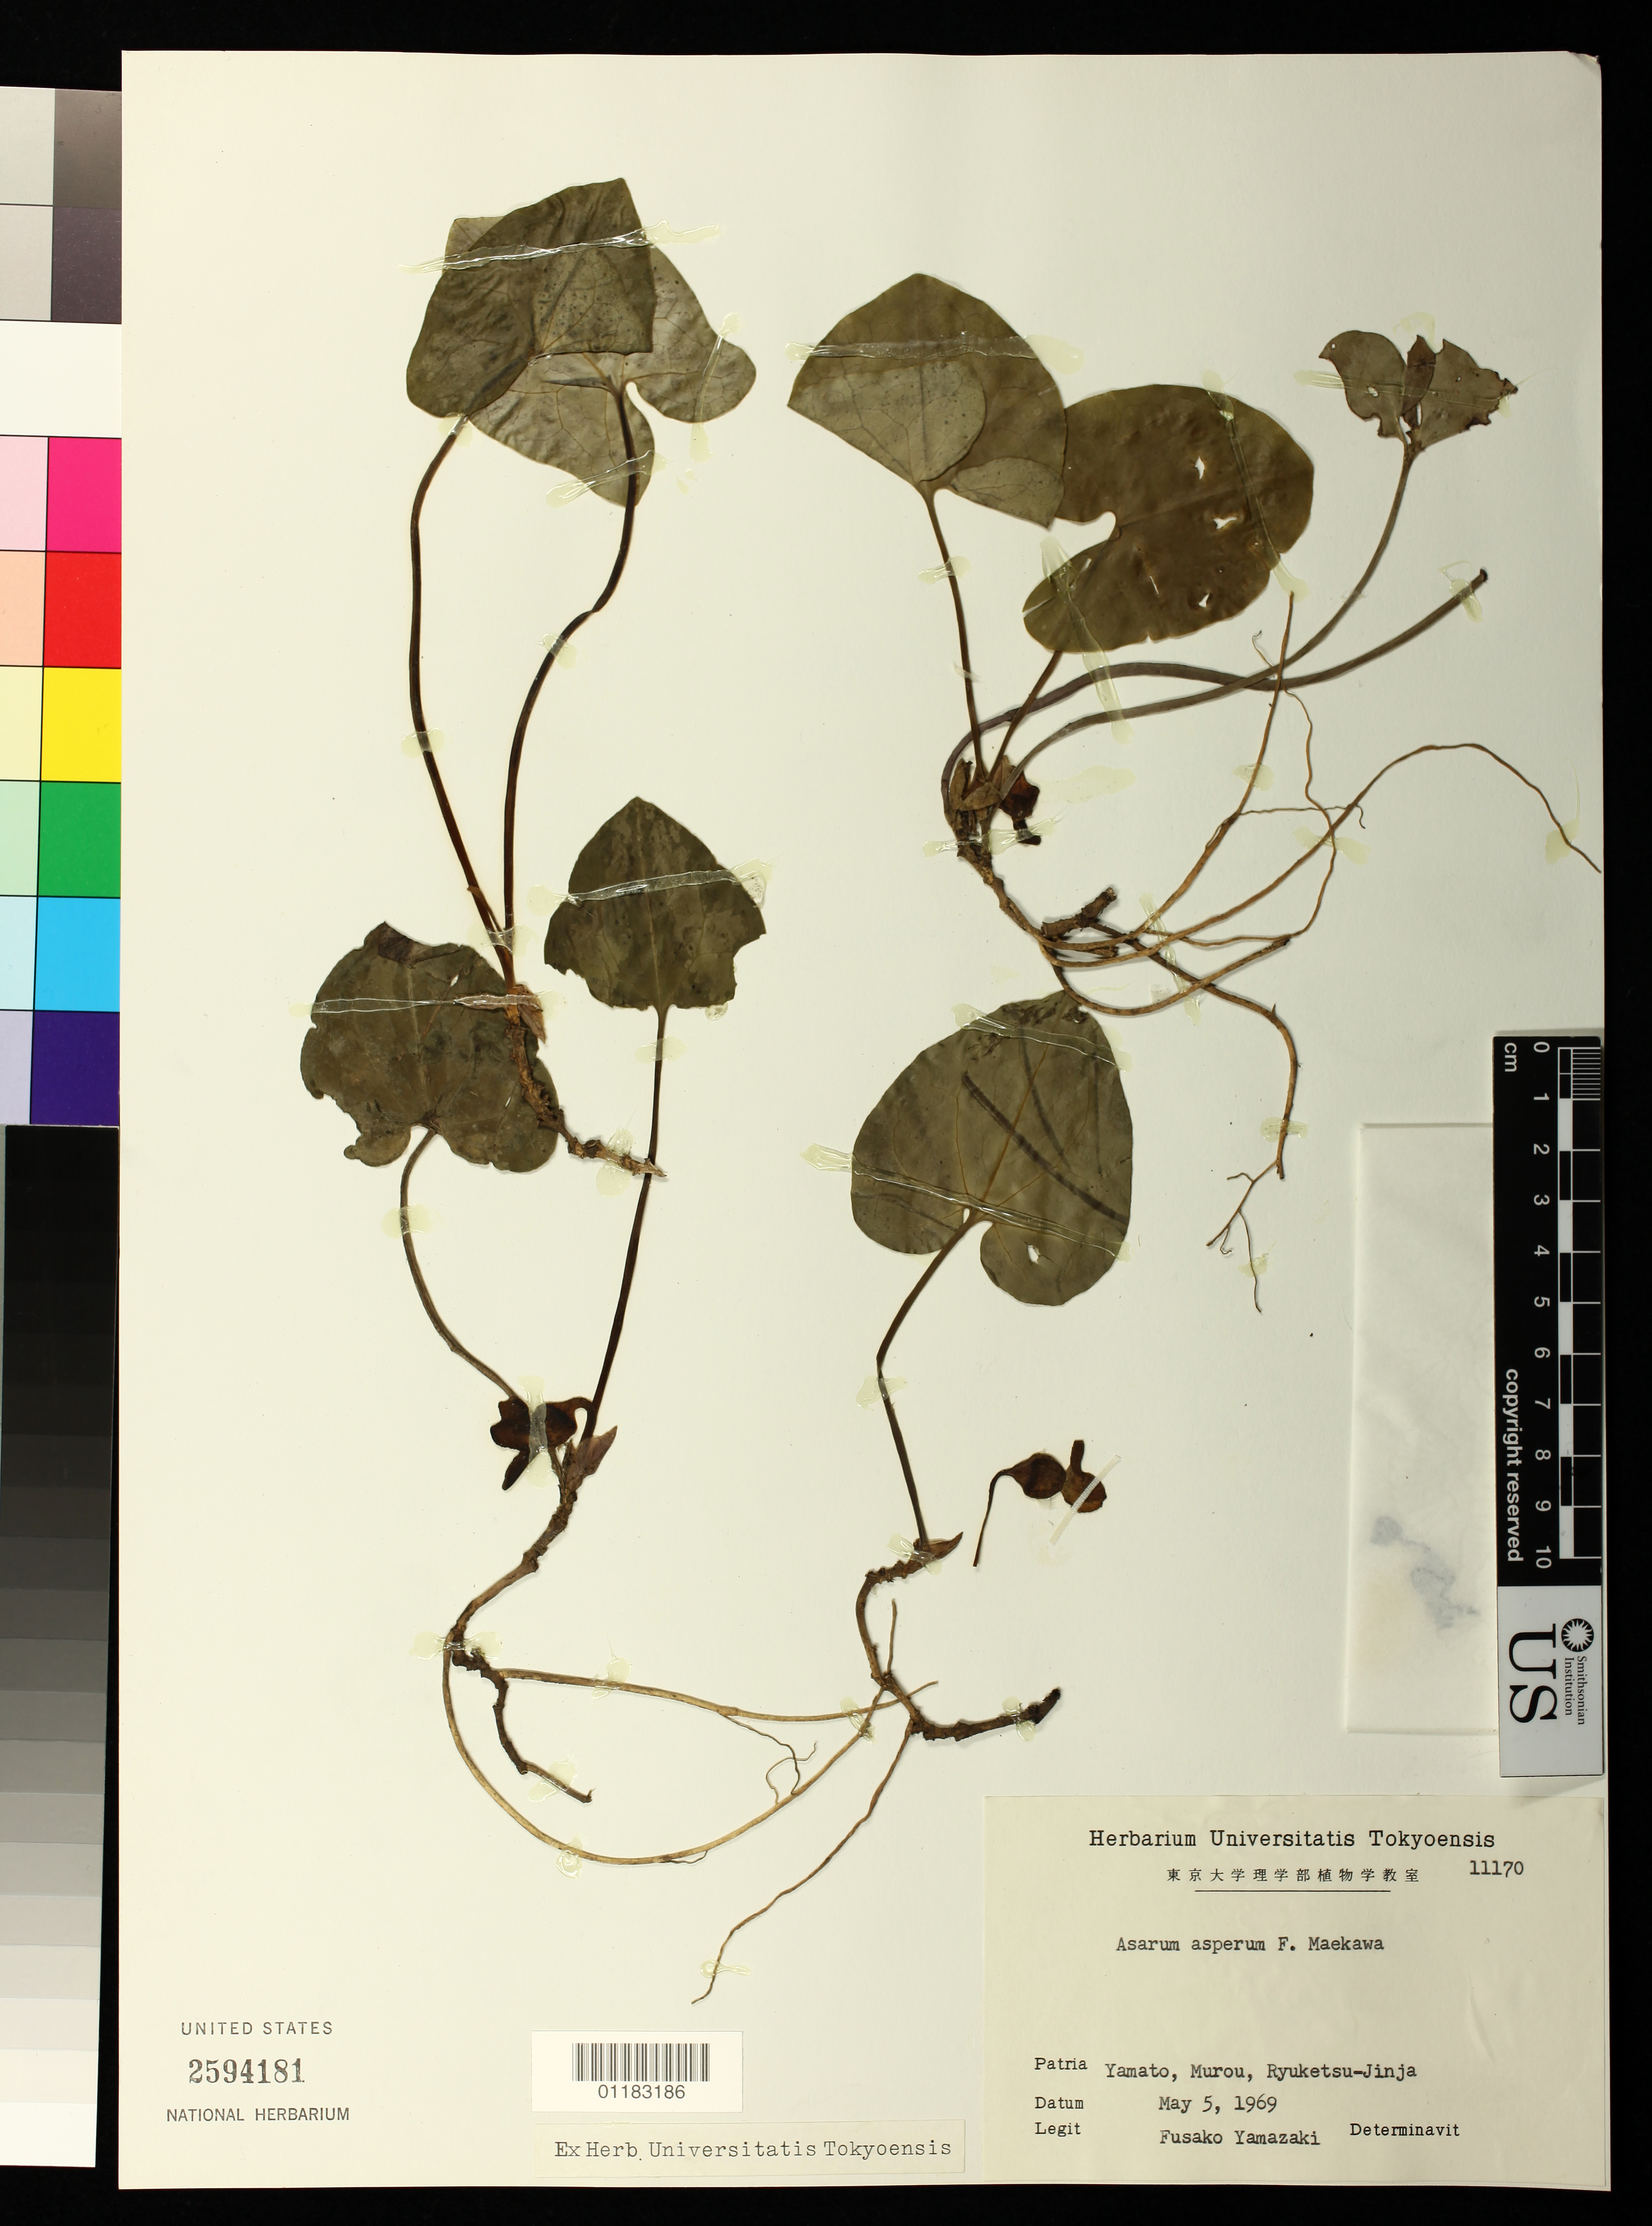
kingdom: Plantae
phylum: Tracheophyta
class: Magnoliopsida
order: Piperales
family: Aristolochiaceae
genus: Asarum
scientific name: Asarum asperum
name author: F. Maek.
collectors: F. Yamazaki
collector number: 11170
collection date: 1969-05-05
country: Japan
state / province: Hukusima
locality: Yamato Murou, Ryuketsu-Jinja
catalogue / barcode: US 2594181